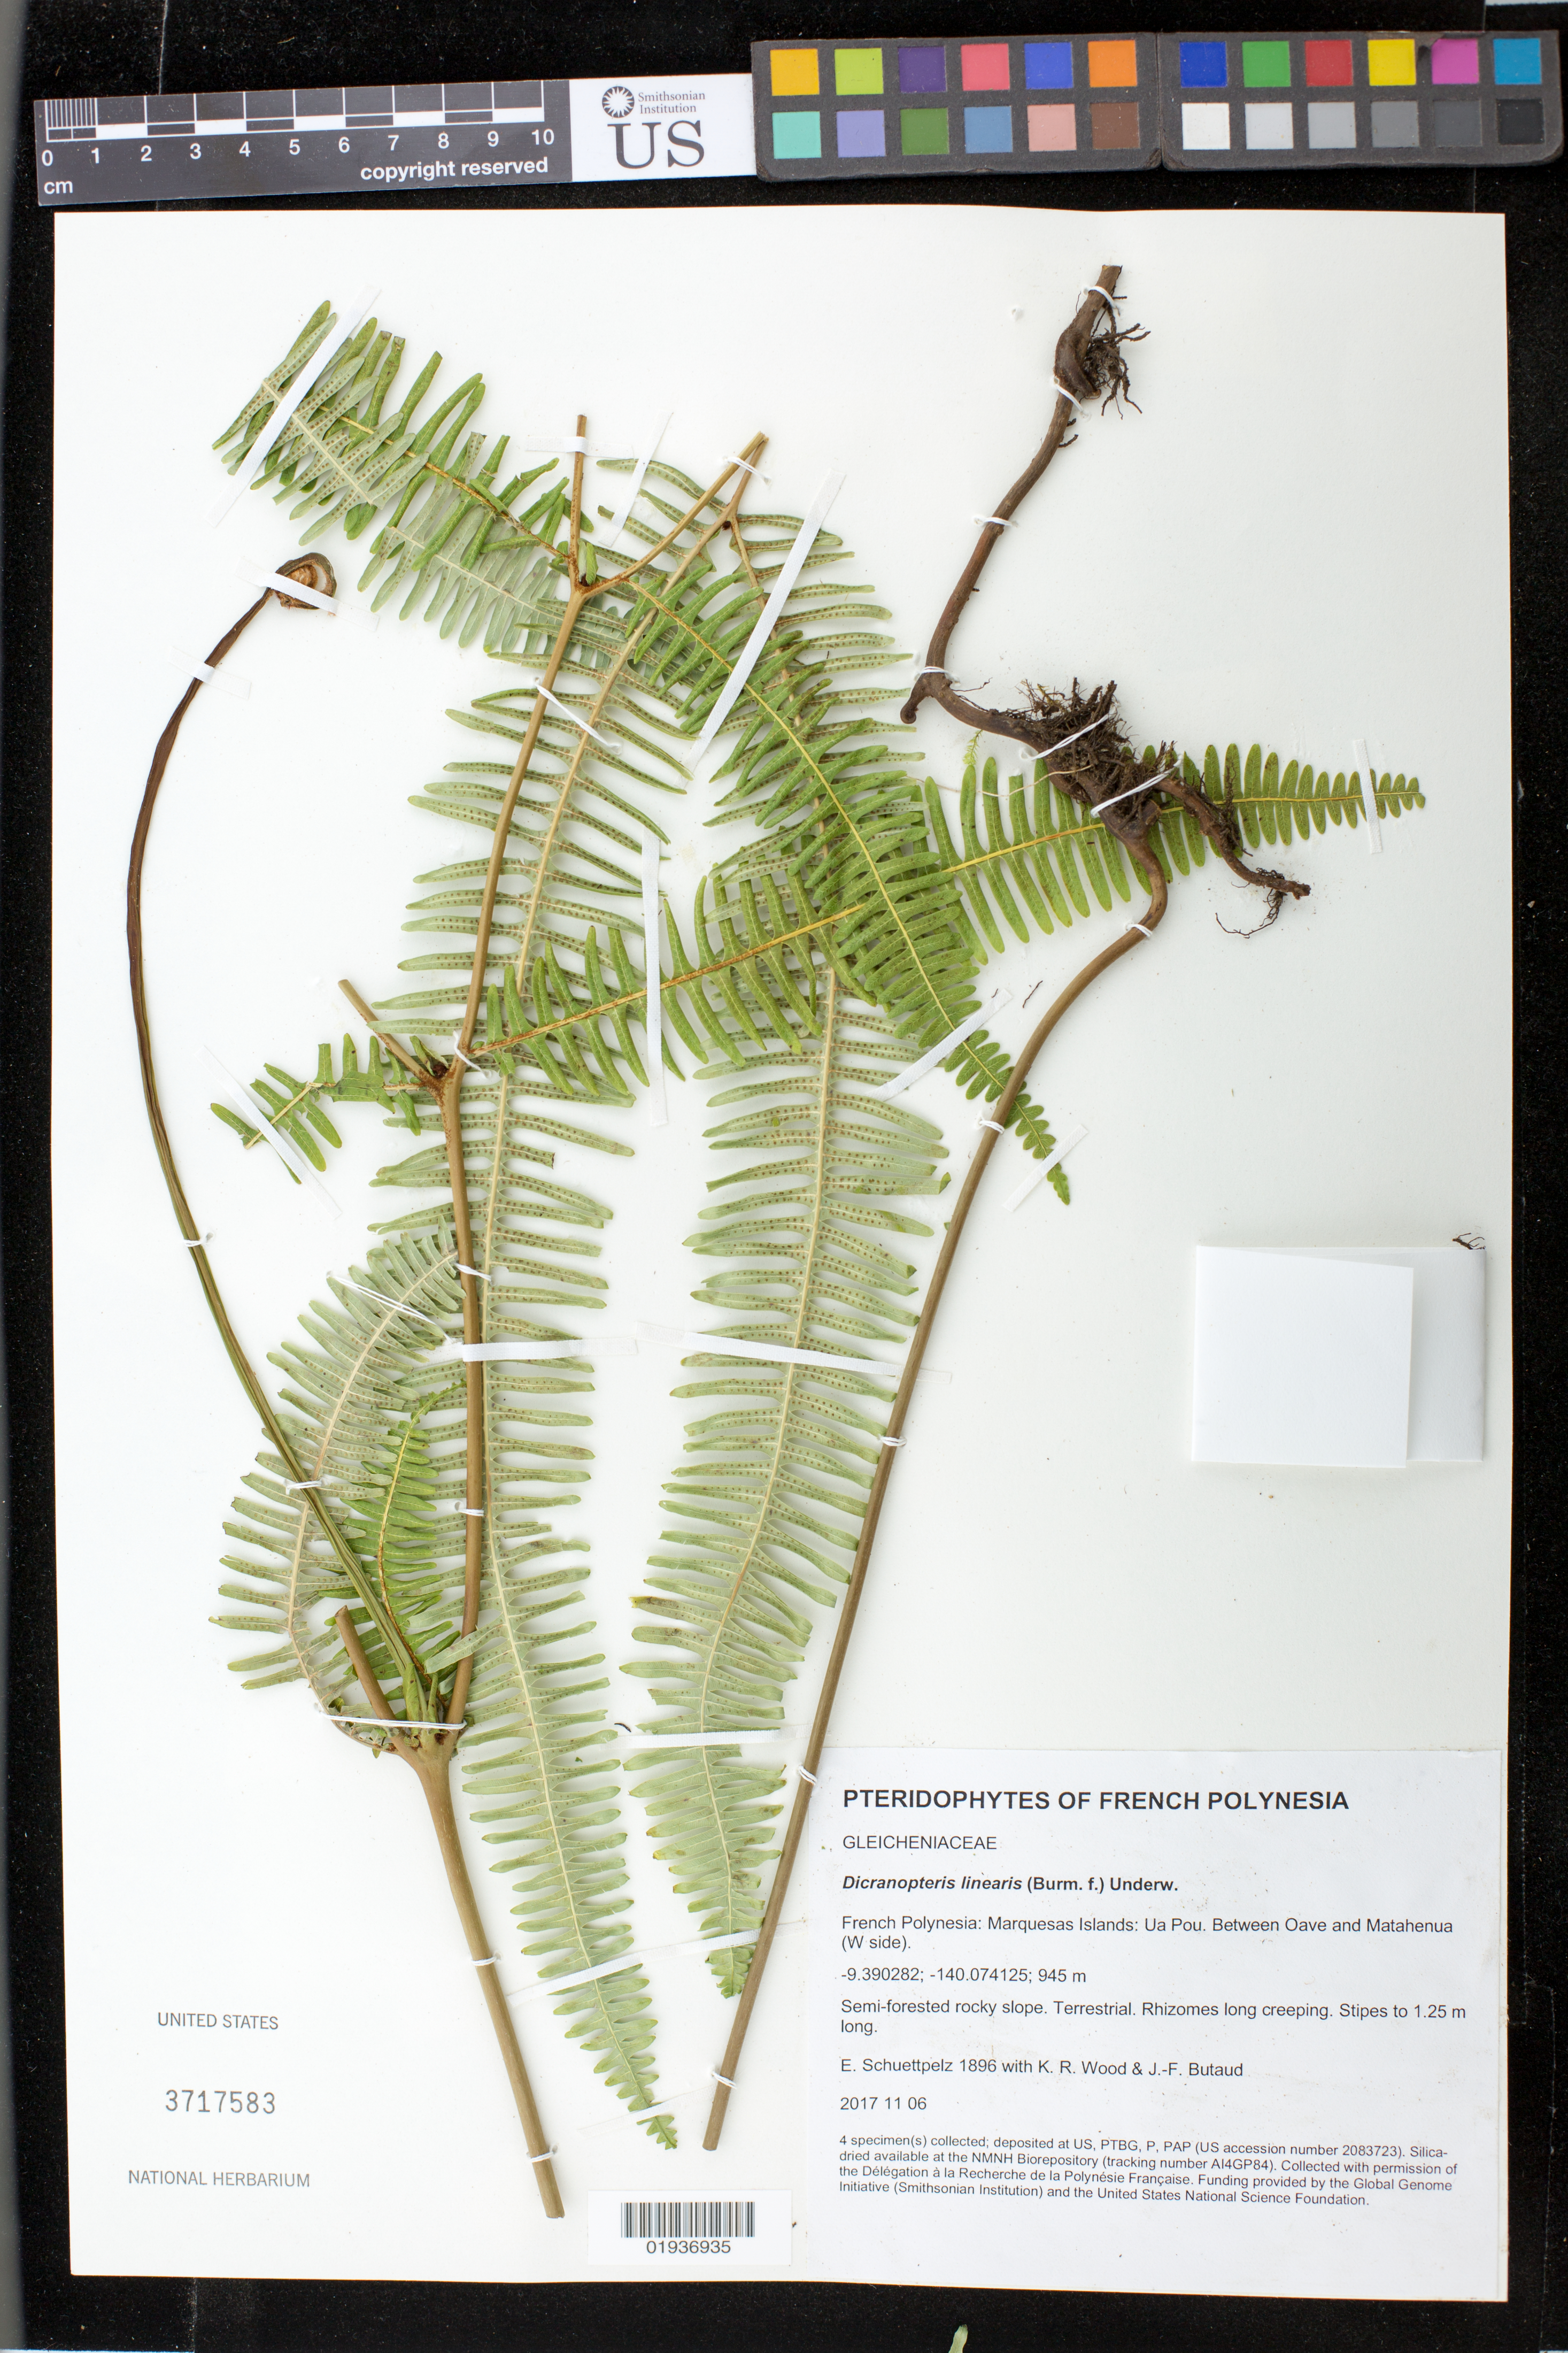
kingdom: Plantae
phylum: Tracheophyta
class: Polypodiopsida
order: Gleicheniales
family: Gleicheniaceae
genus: Dicranopteris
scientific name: Dicranopteris linearis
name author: (Burm. f.) Underw.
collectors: E. Schuettpelz, K. R. Wood & J. -F. Butaud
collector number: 1896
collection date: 2017-11-06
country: French Polynesia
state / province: Marquesas Islands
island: Ua Pou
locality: Between Oave and Matahenua (W side).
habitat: Semi-forested rocky slope.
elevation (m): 945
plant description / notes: Collected with permission of the Délégation à la Recherche de la Polynésie Française. Funding provided by the Global Genome Initiative (Smithsonian Institution) and the United States National Science Foundation. Silica dried tissue stored at AI4GP84 in the NMNH Biorepository, Smithsonian Institution.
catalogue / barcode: US 3717583